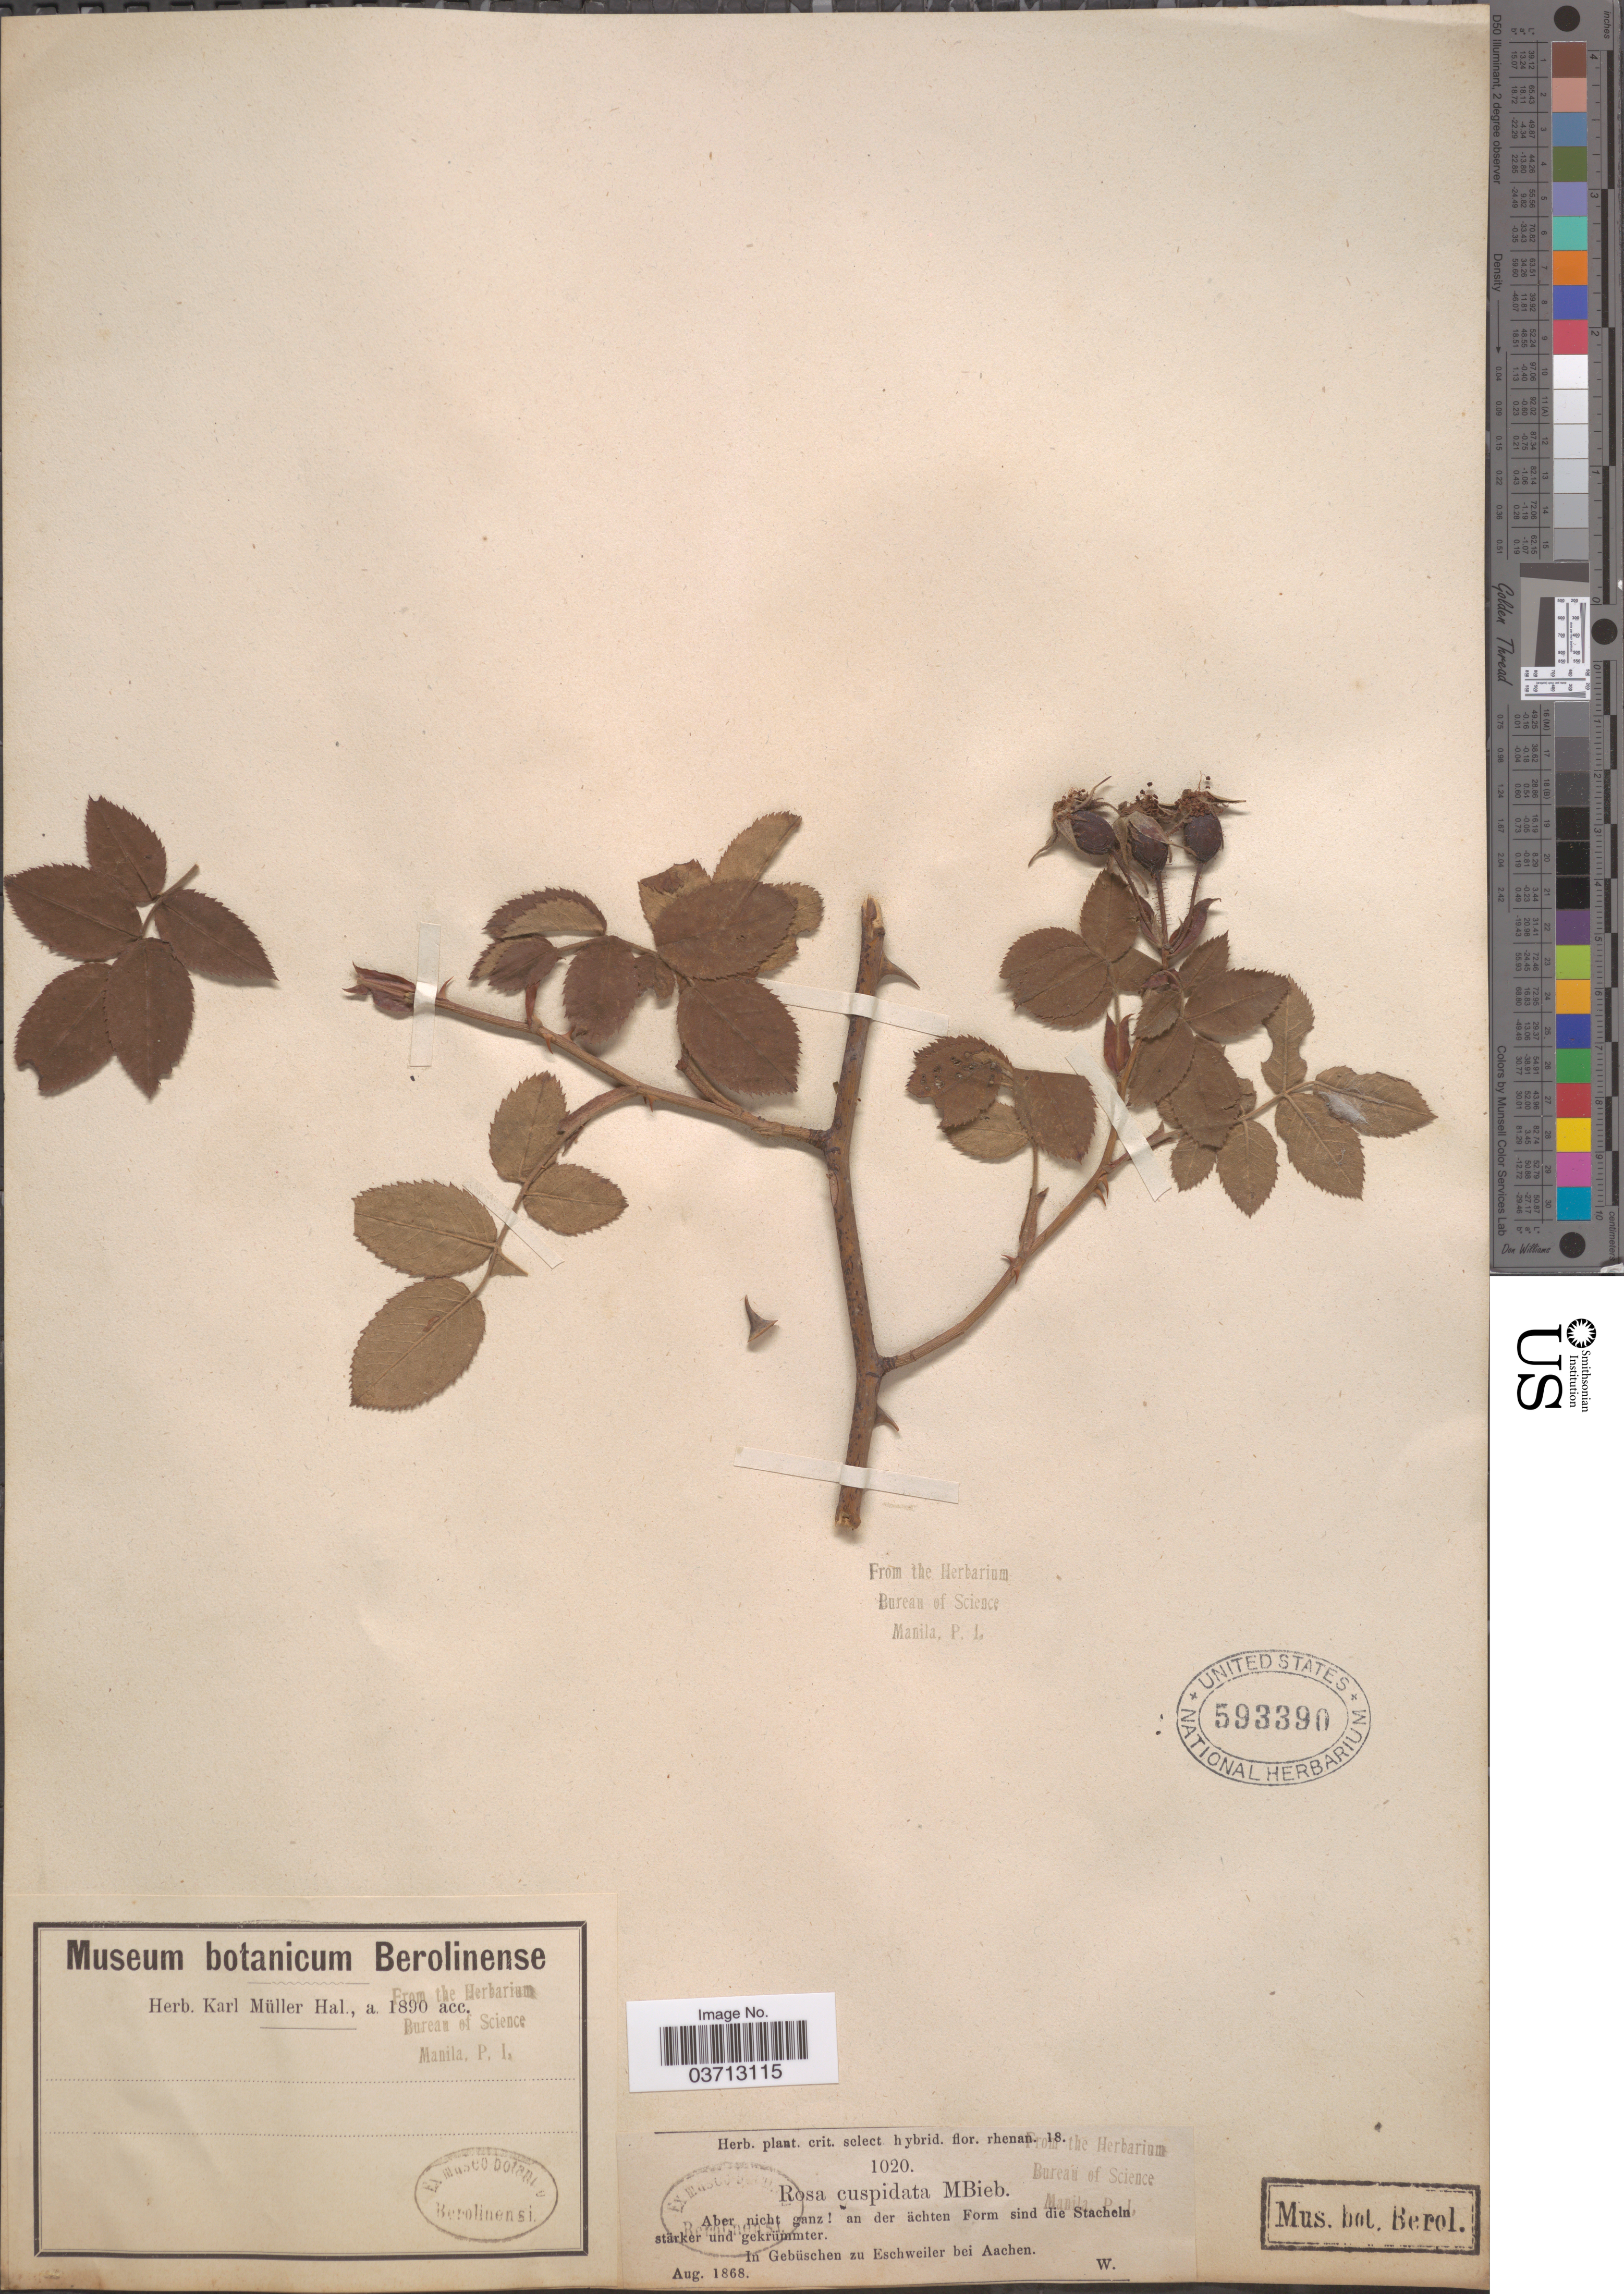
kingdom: Plantae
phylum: Tracheophyta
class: Magnoliopsida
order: Rosales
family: Rosaceae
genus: Rosa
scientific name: Rosa cuspidata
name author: M. Bieb.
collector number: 1020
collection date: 1868-08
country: Germany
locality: In Gebüschen zu Eschweiler bei Aachen.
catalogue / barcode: US 593390